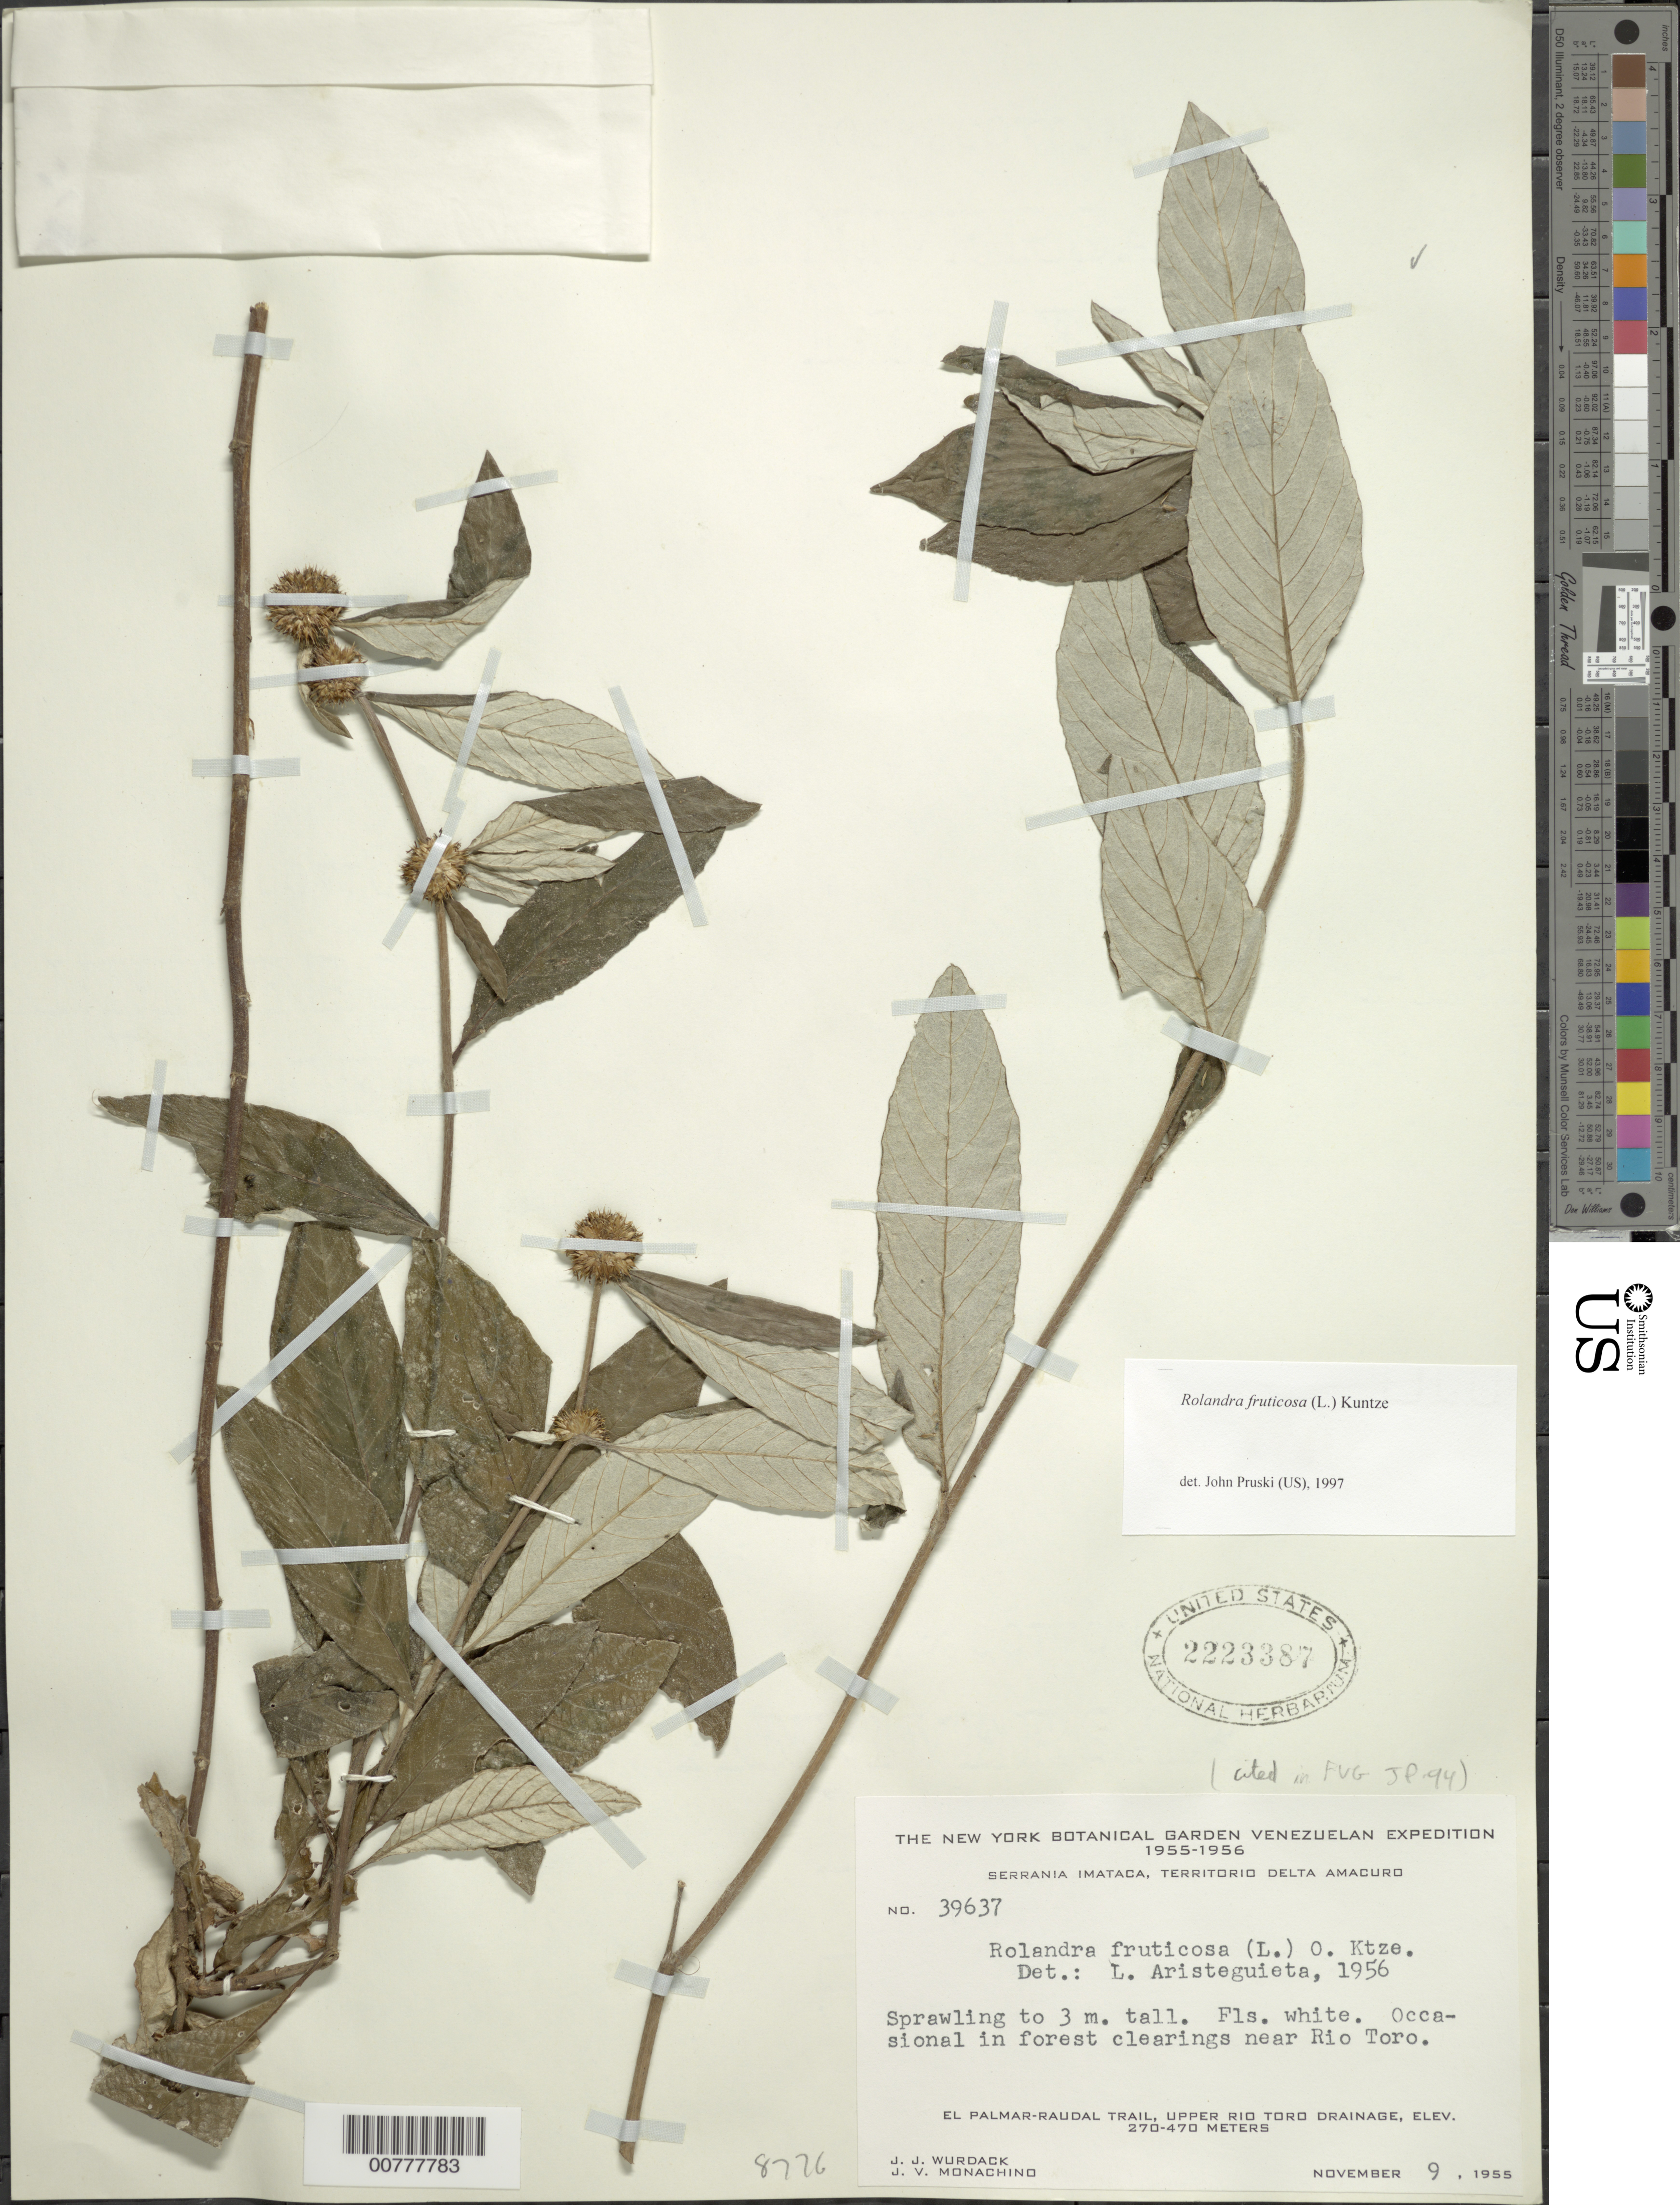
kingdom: Plantae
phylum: Tracheophyta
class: Magnoliopsida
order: Asterales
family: Asteraceae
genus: Rolandra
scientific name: Rolandra fruticosa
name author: (L.) Kuntze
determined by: Pruski, J. F.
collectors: J. J. Wurdack & J. V. Monachino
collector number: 39637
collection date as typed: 9-Nov-55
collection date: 1955-11-09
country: Venezuela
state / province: Delta Amacuro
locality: Serrania Imataca, El Palmar-Raudal Trail, upper Río Toro drainage; 10 km S of Cerro Muerto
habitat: Forest clearings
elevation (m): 270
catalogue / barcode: US 2223387